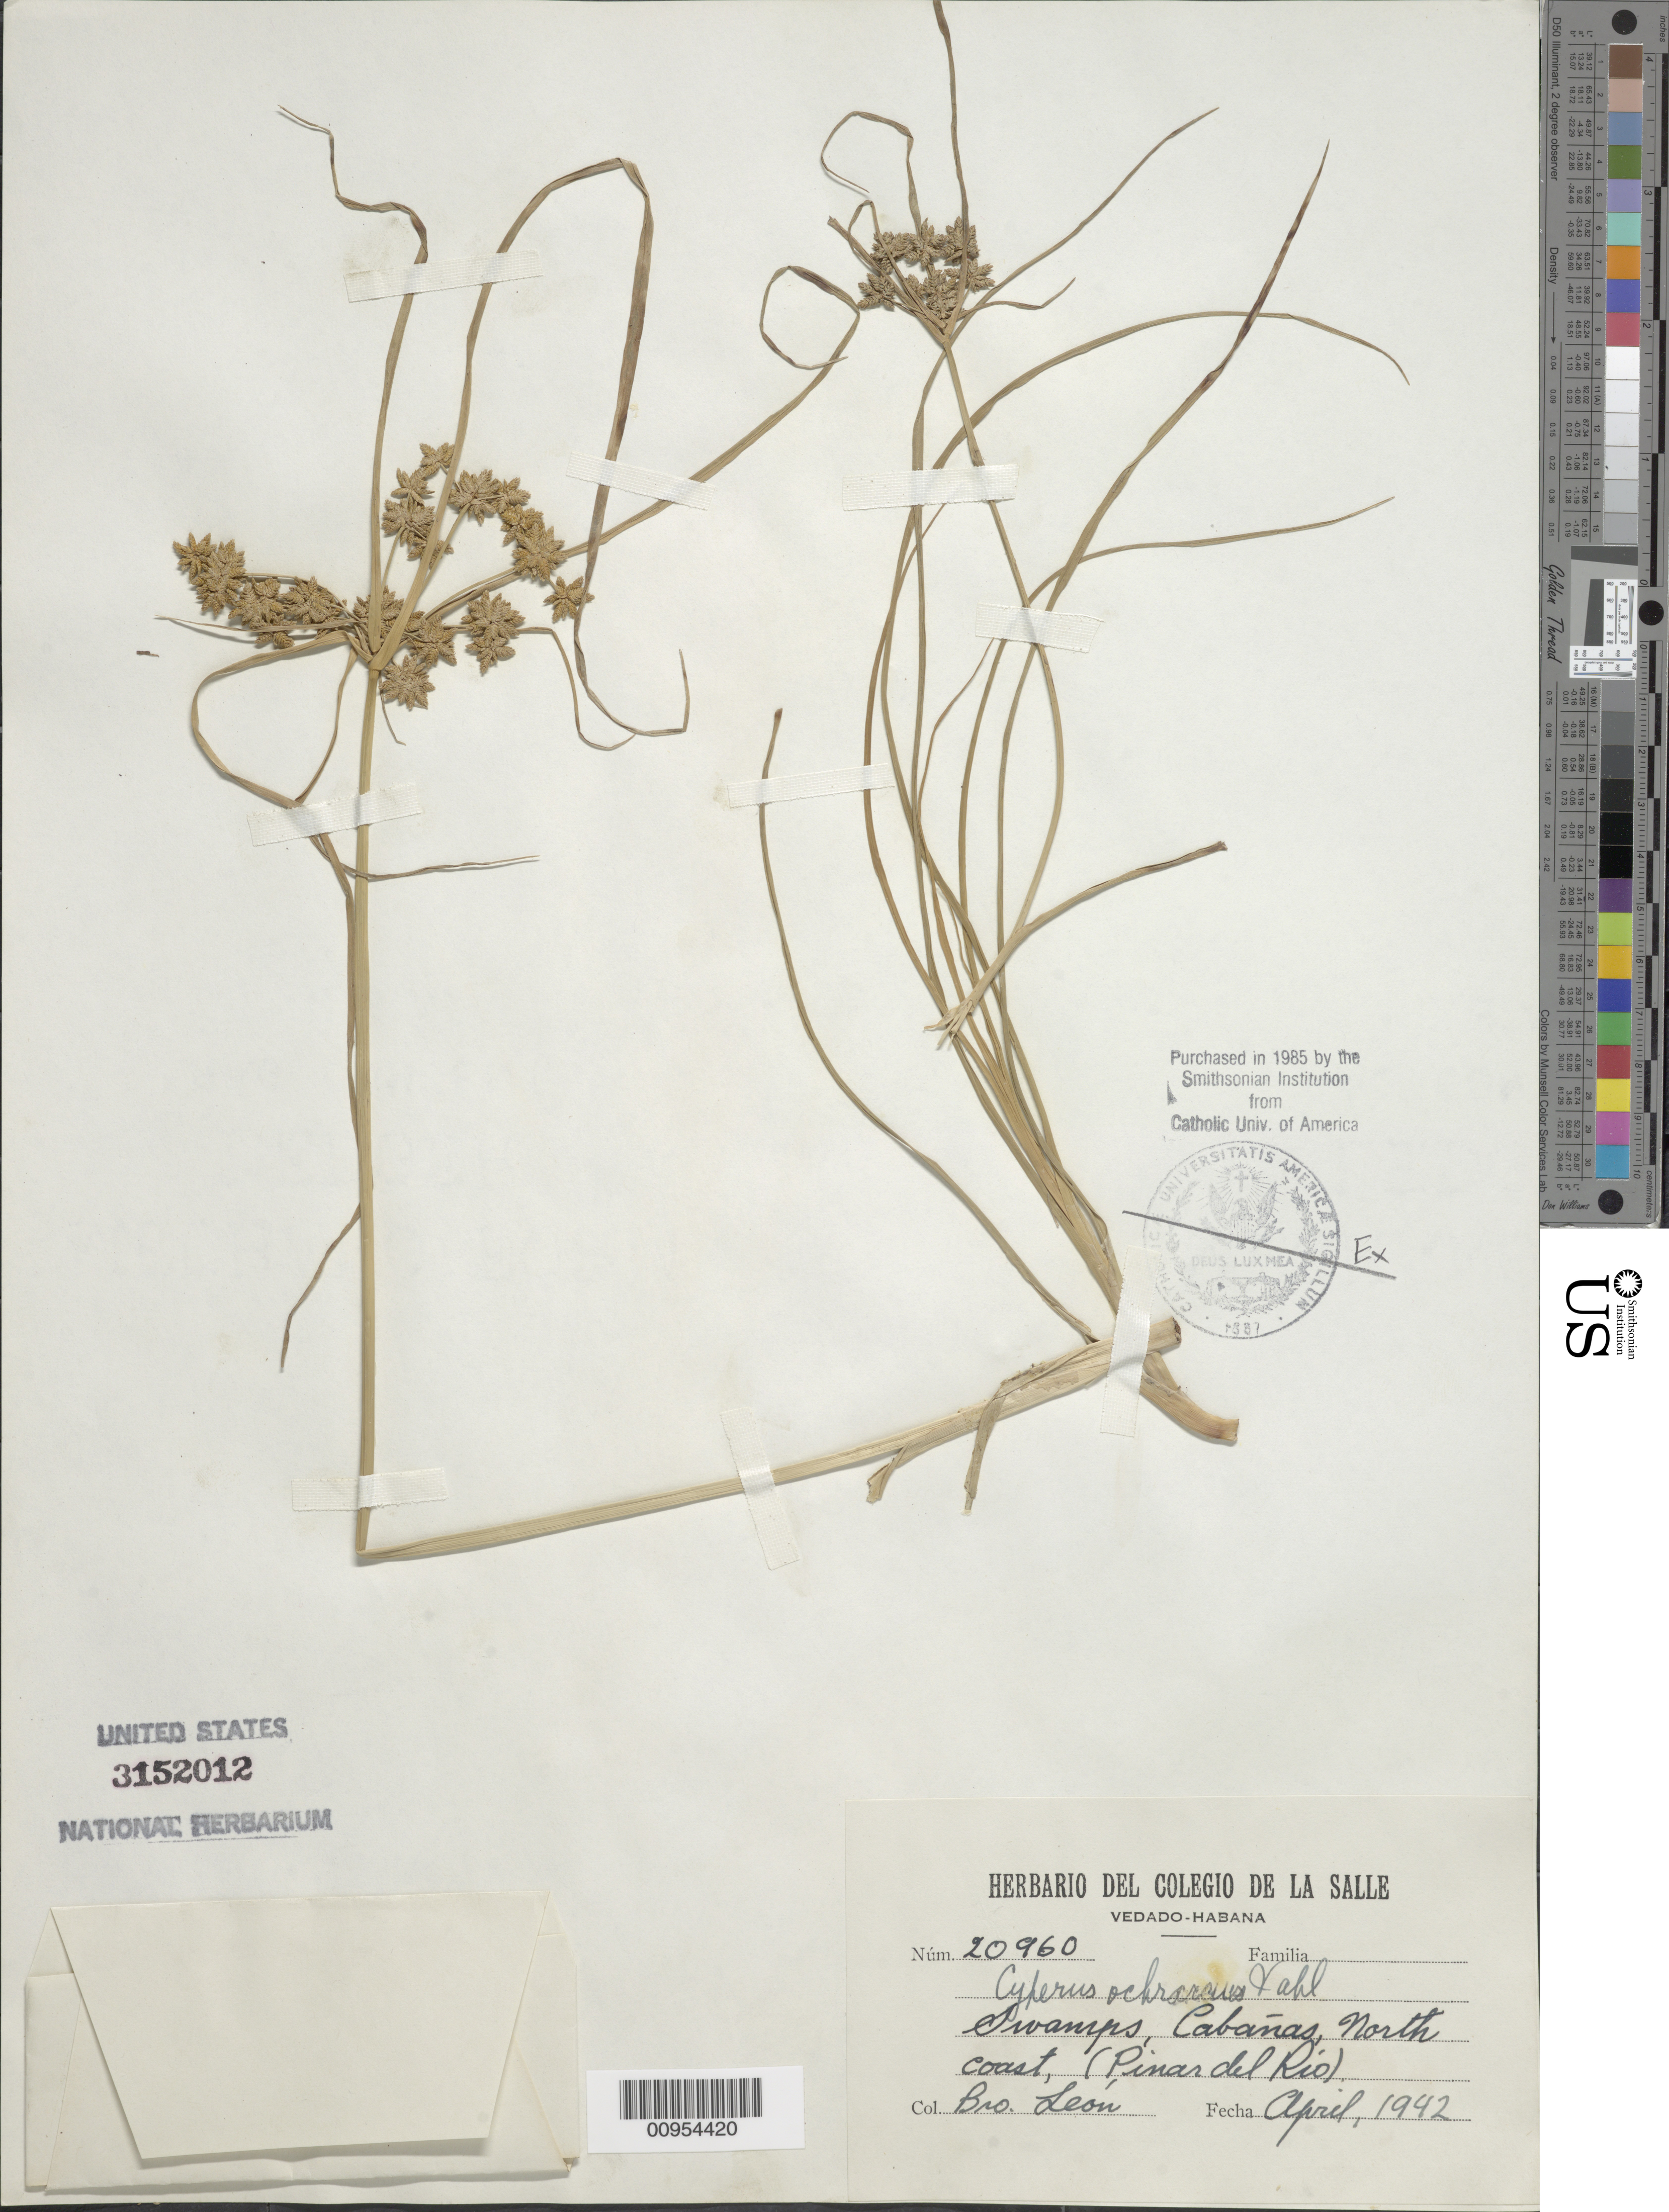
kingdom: Plantae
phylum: Tracheophyta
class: Liliopsida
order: Poales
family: Cyperaceae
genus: Cyperus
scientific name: Cyperus ochraceus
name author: Vahl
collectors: Bro. León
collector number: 20960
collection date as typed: Apr 1942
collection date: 1942-04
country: Cuba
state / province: Pinar del Rio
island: Cuba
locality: Swamps, Cabañas, north coast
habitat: Swamps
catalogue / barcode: US 3152012